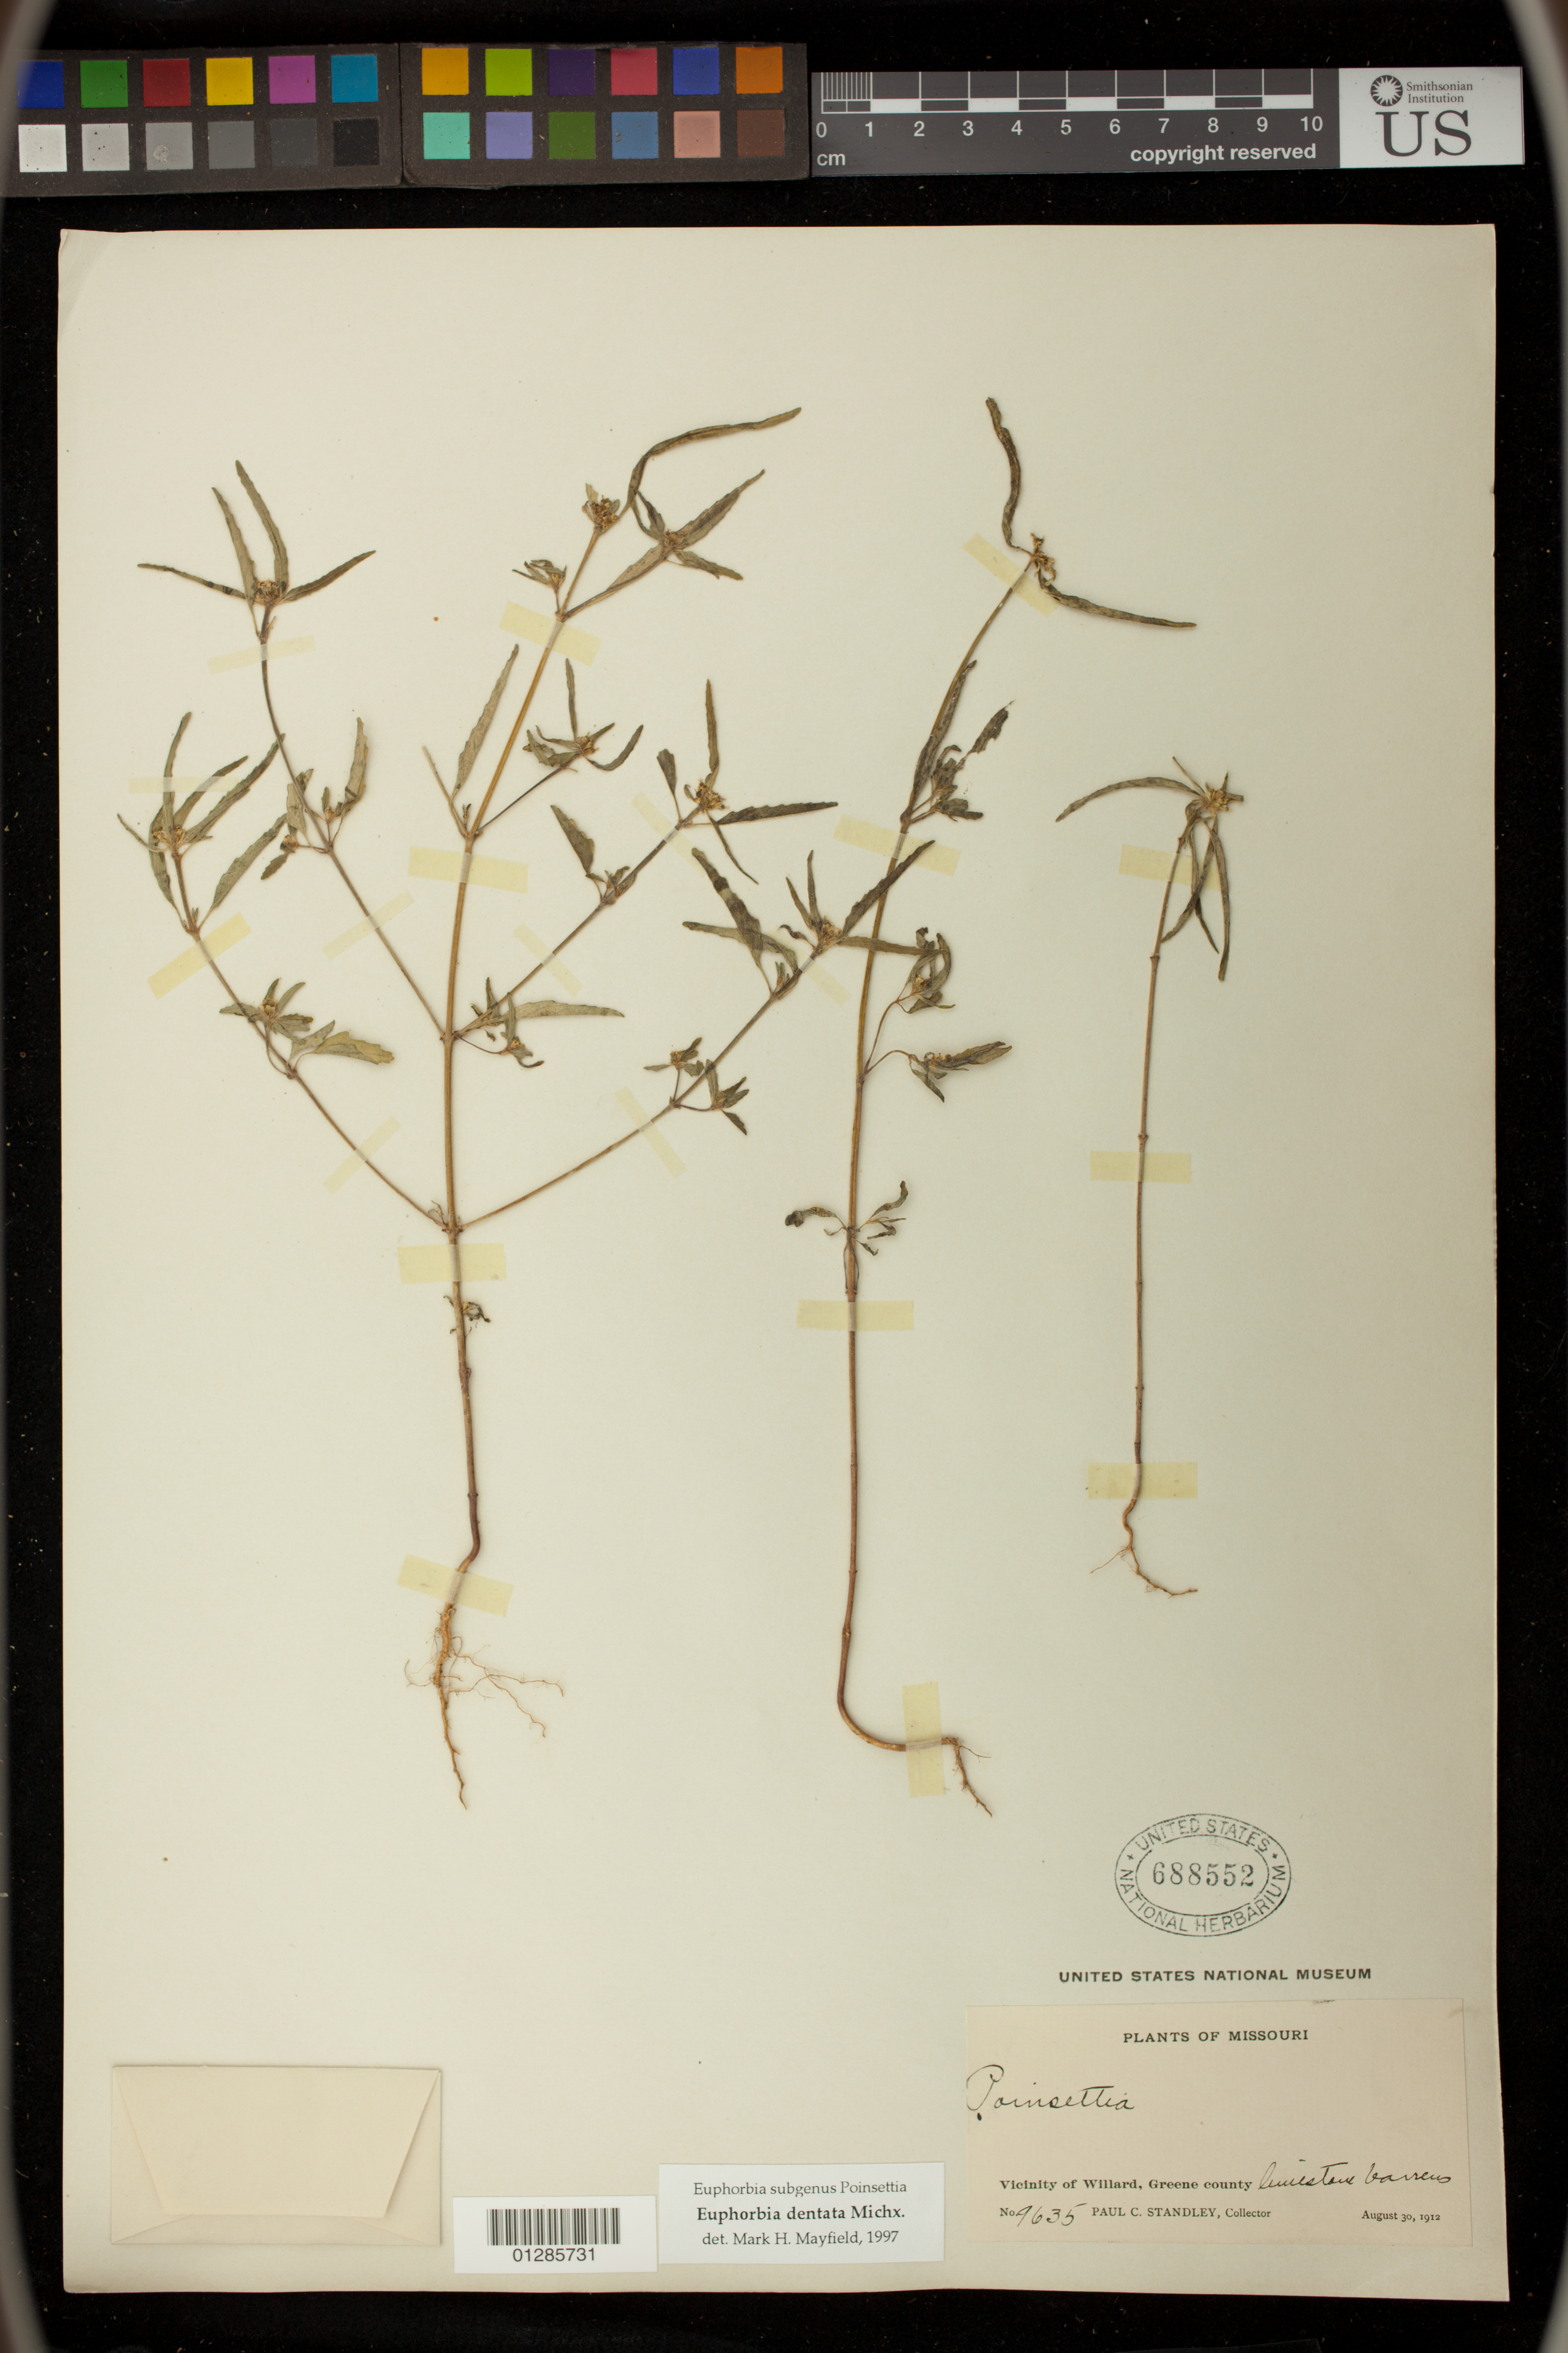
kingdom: Plantae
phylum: Tracheophyta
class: Magnoliopsida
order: Malpighiales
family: Euphorbiaceae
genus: Euphorbia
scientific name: Euphorbia dentata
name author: Michx.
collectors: P. C. Standley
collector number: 9635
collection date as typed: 30 Aug 1912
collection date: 1912-08-30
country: United States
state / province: Missouri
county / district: Greene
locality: Vicinity of willard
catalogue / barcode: US 688552